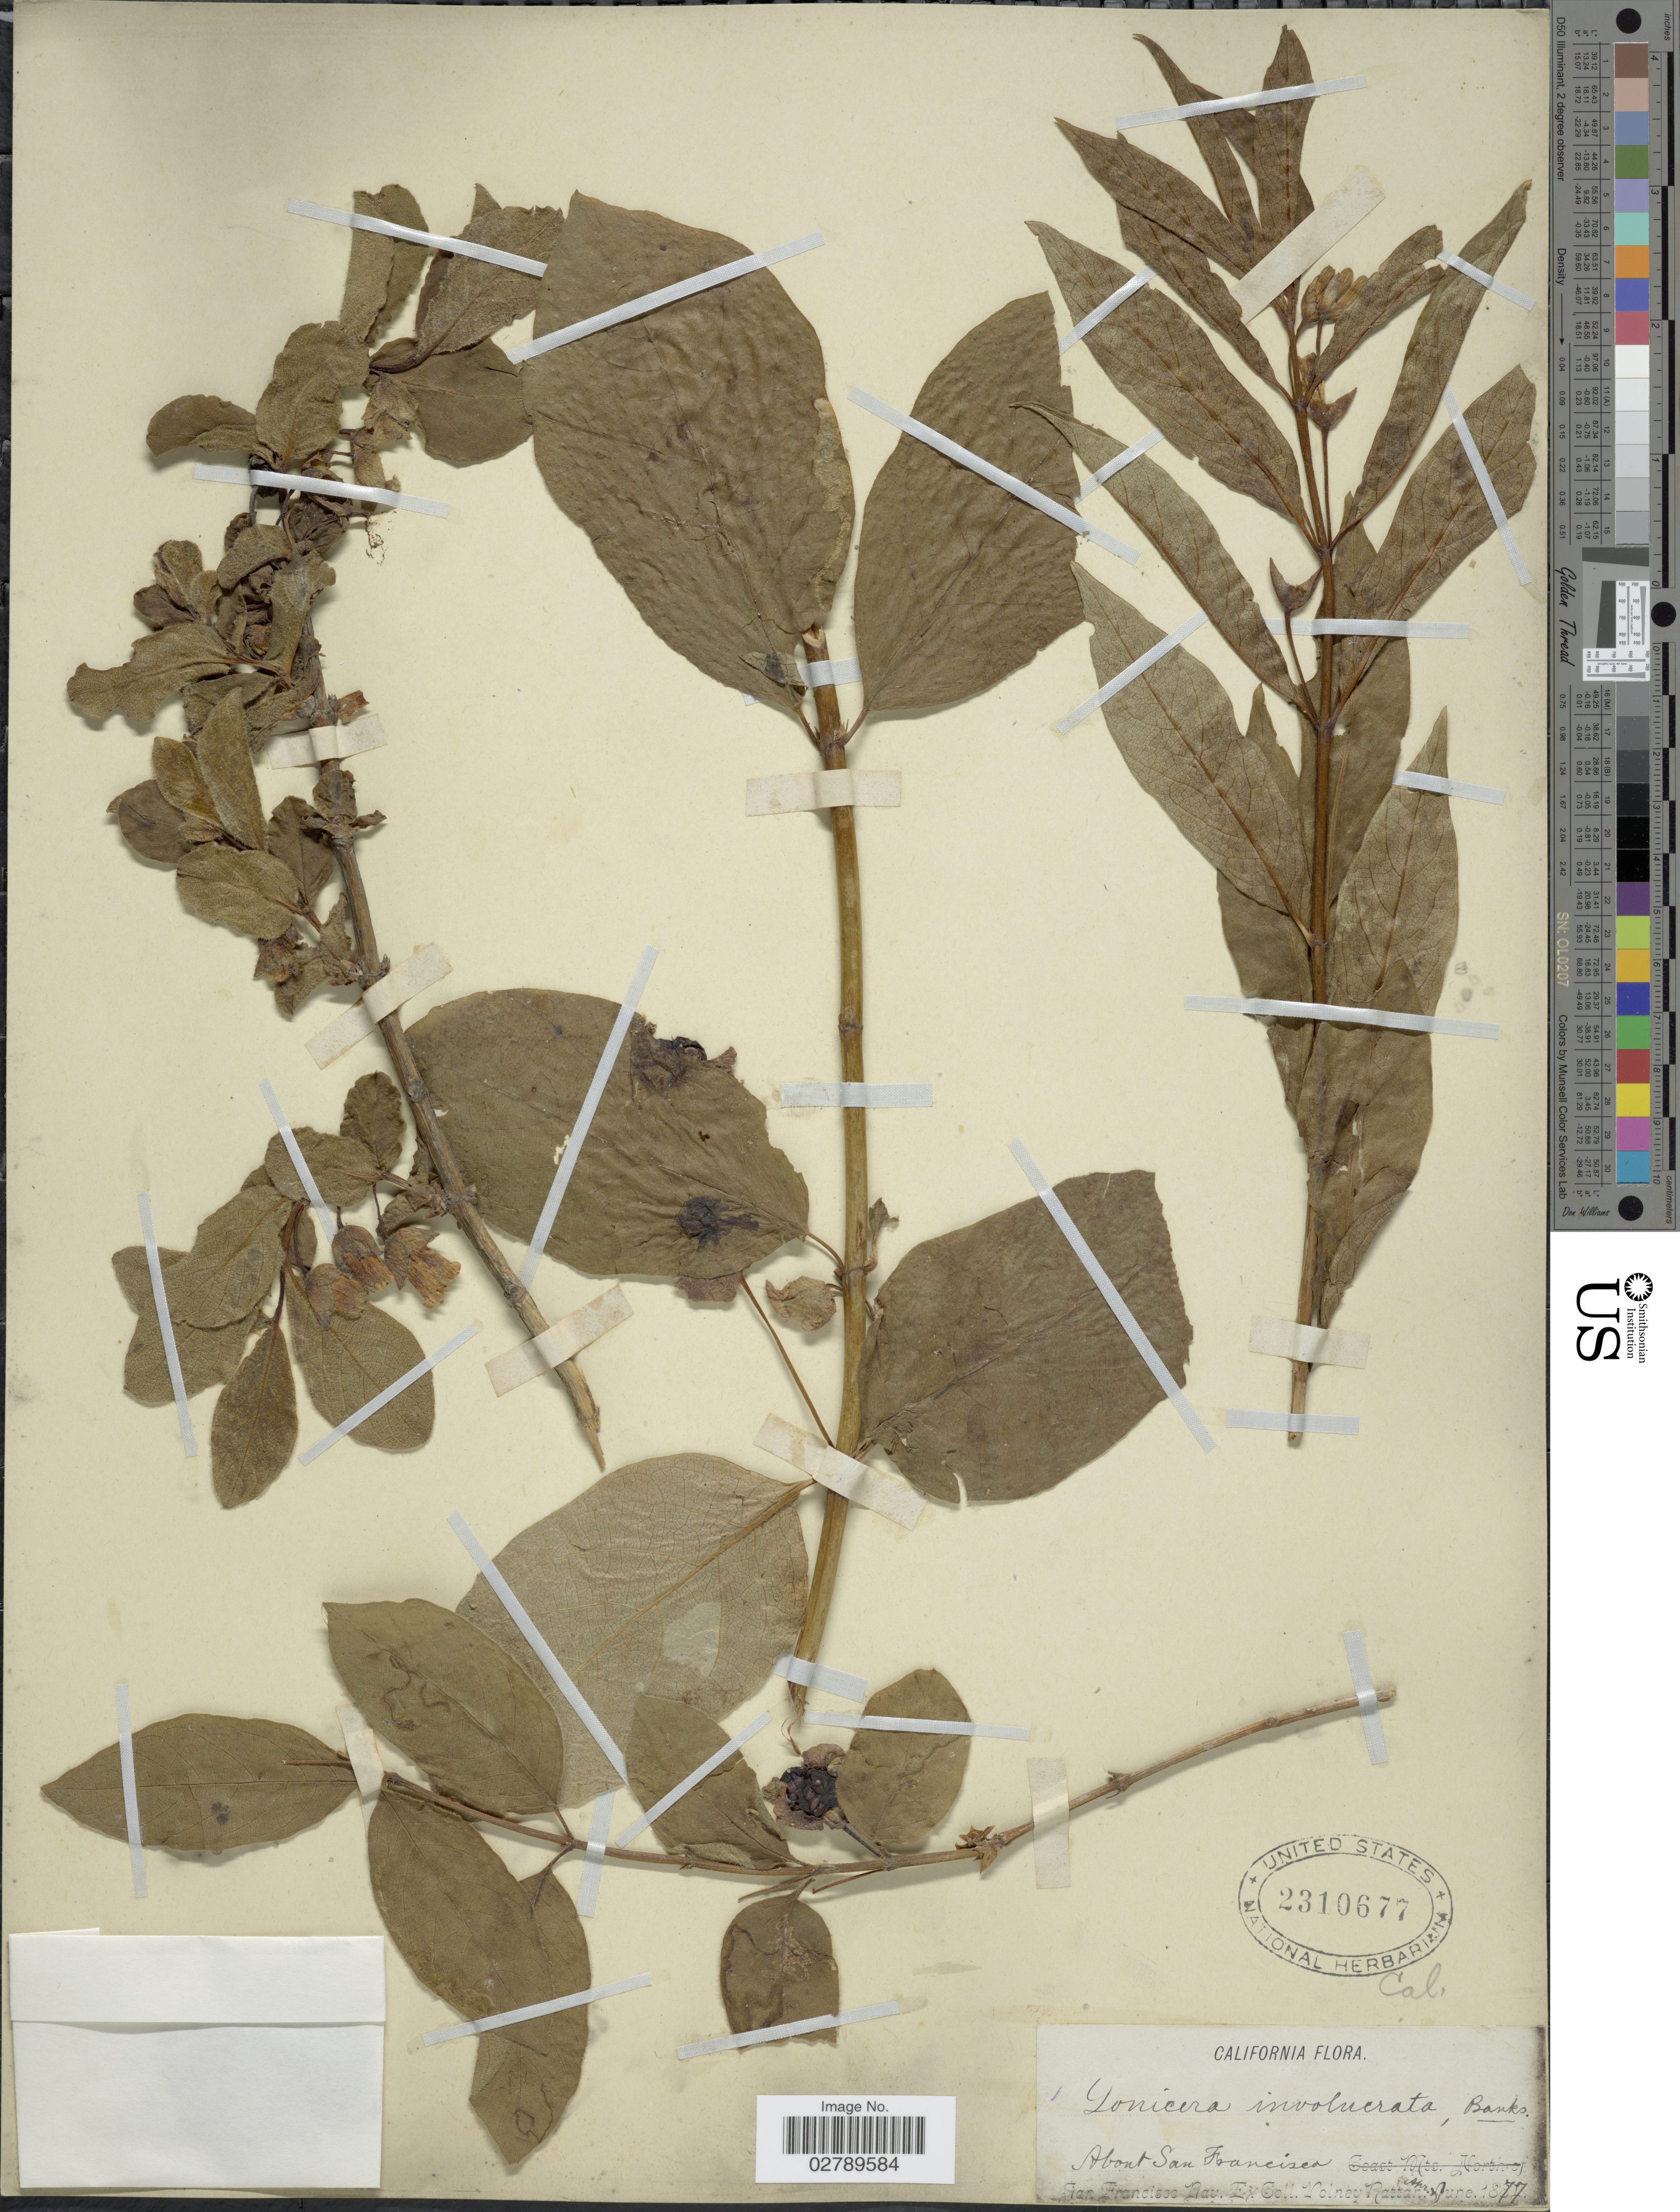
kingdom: Plantae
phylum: Tracheophyta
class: Magnoliopsida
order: Dipsacales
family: Caprifoliaceae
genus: Lonicera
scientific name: Lonicera involucrata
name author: (Richardson) Banks ex Spreng.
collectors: V. Rattan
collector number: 1?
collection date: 1877-04/1877-06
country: United States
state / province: California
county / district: San Francisco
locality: About San Francisco. San Francisco Bay.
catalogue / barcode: US 2310677